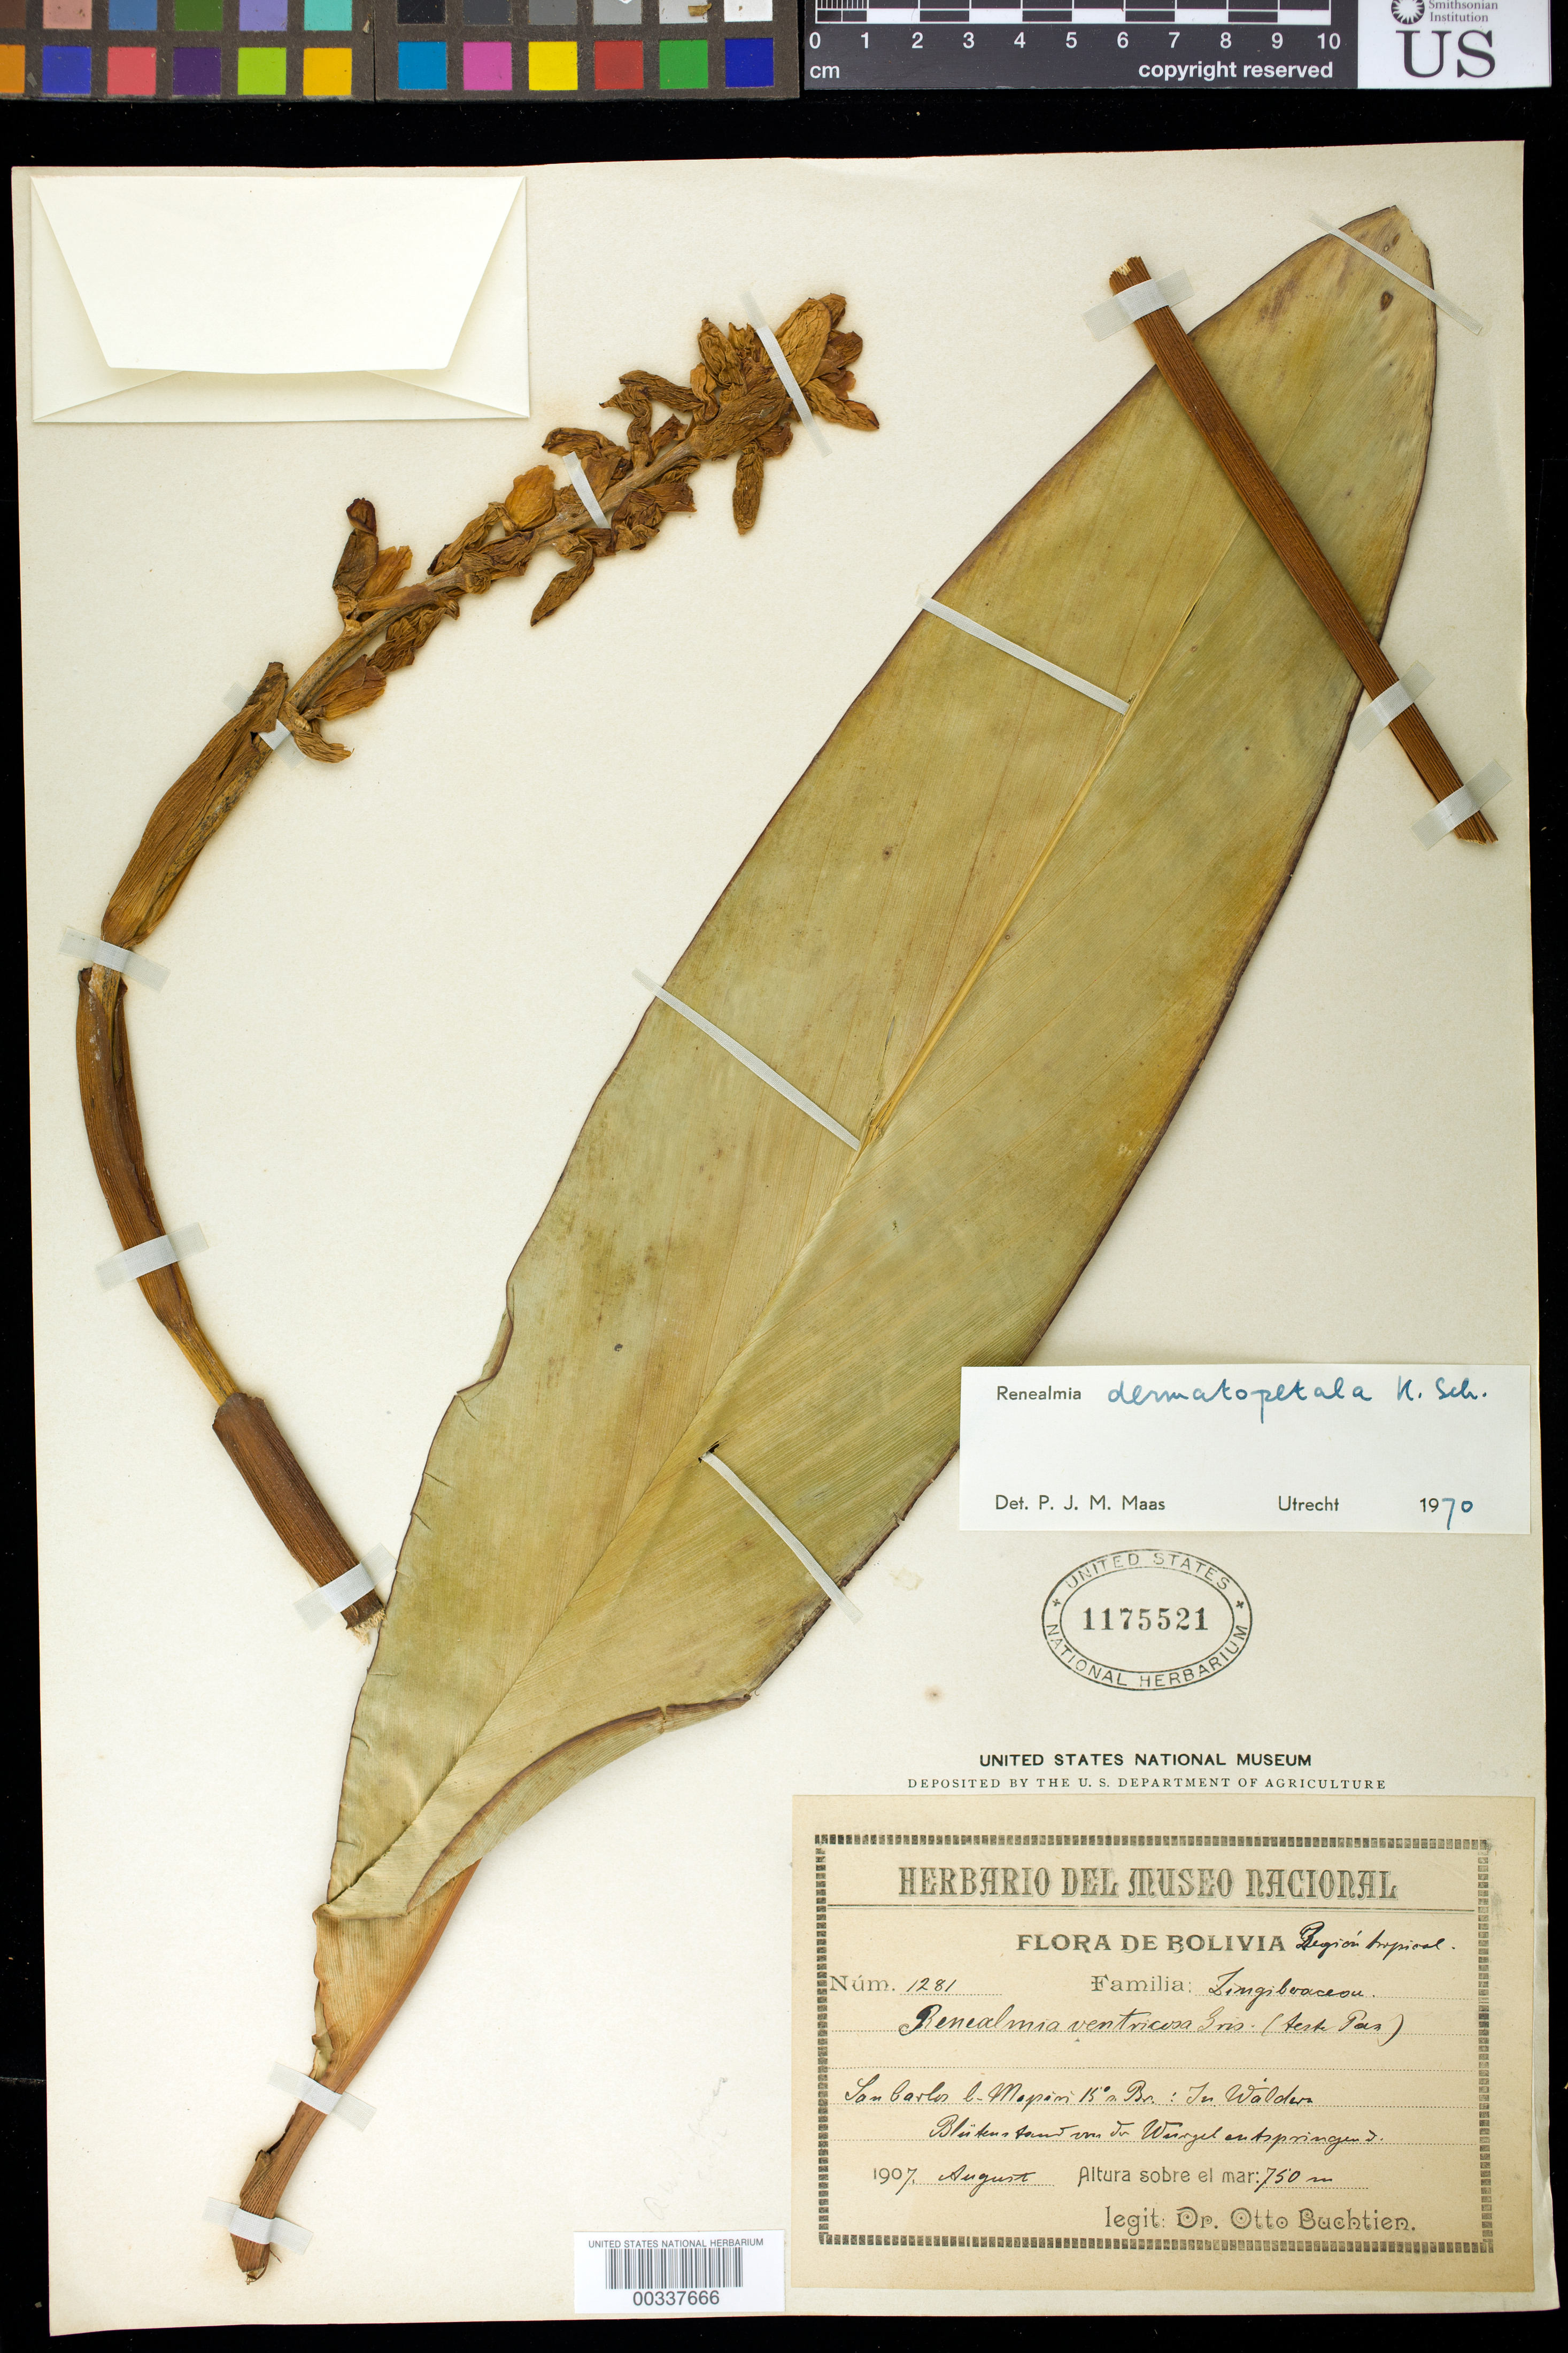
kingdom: Plantae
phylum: Tracheophyta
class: Liliopsida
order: Zingiberales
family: Zingiberaceae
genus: Renealmia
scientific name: Renealmia dermatopetala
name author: K. Schum.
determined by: Maas, Paul J. M.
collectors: O. Buchtien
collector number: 1281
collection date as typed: Aug 1907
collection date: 1907-08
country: Bolivia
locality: San Carlos, Mapiri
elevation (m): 750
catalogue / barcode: US 1175521